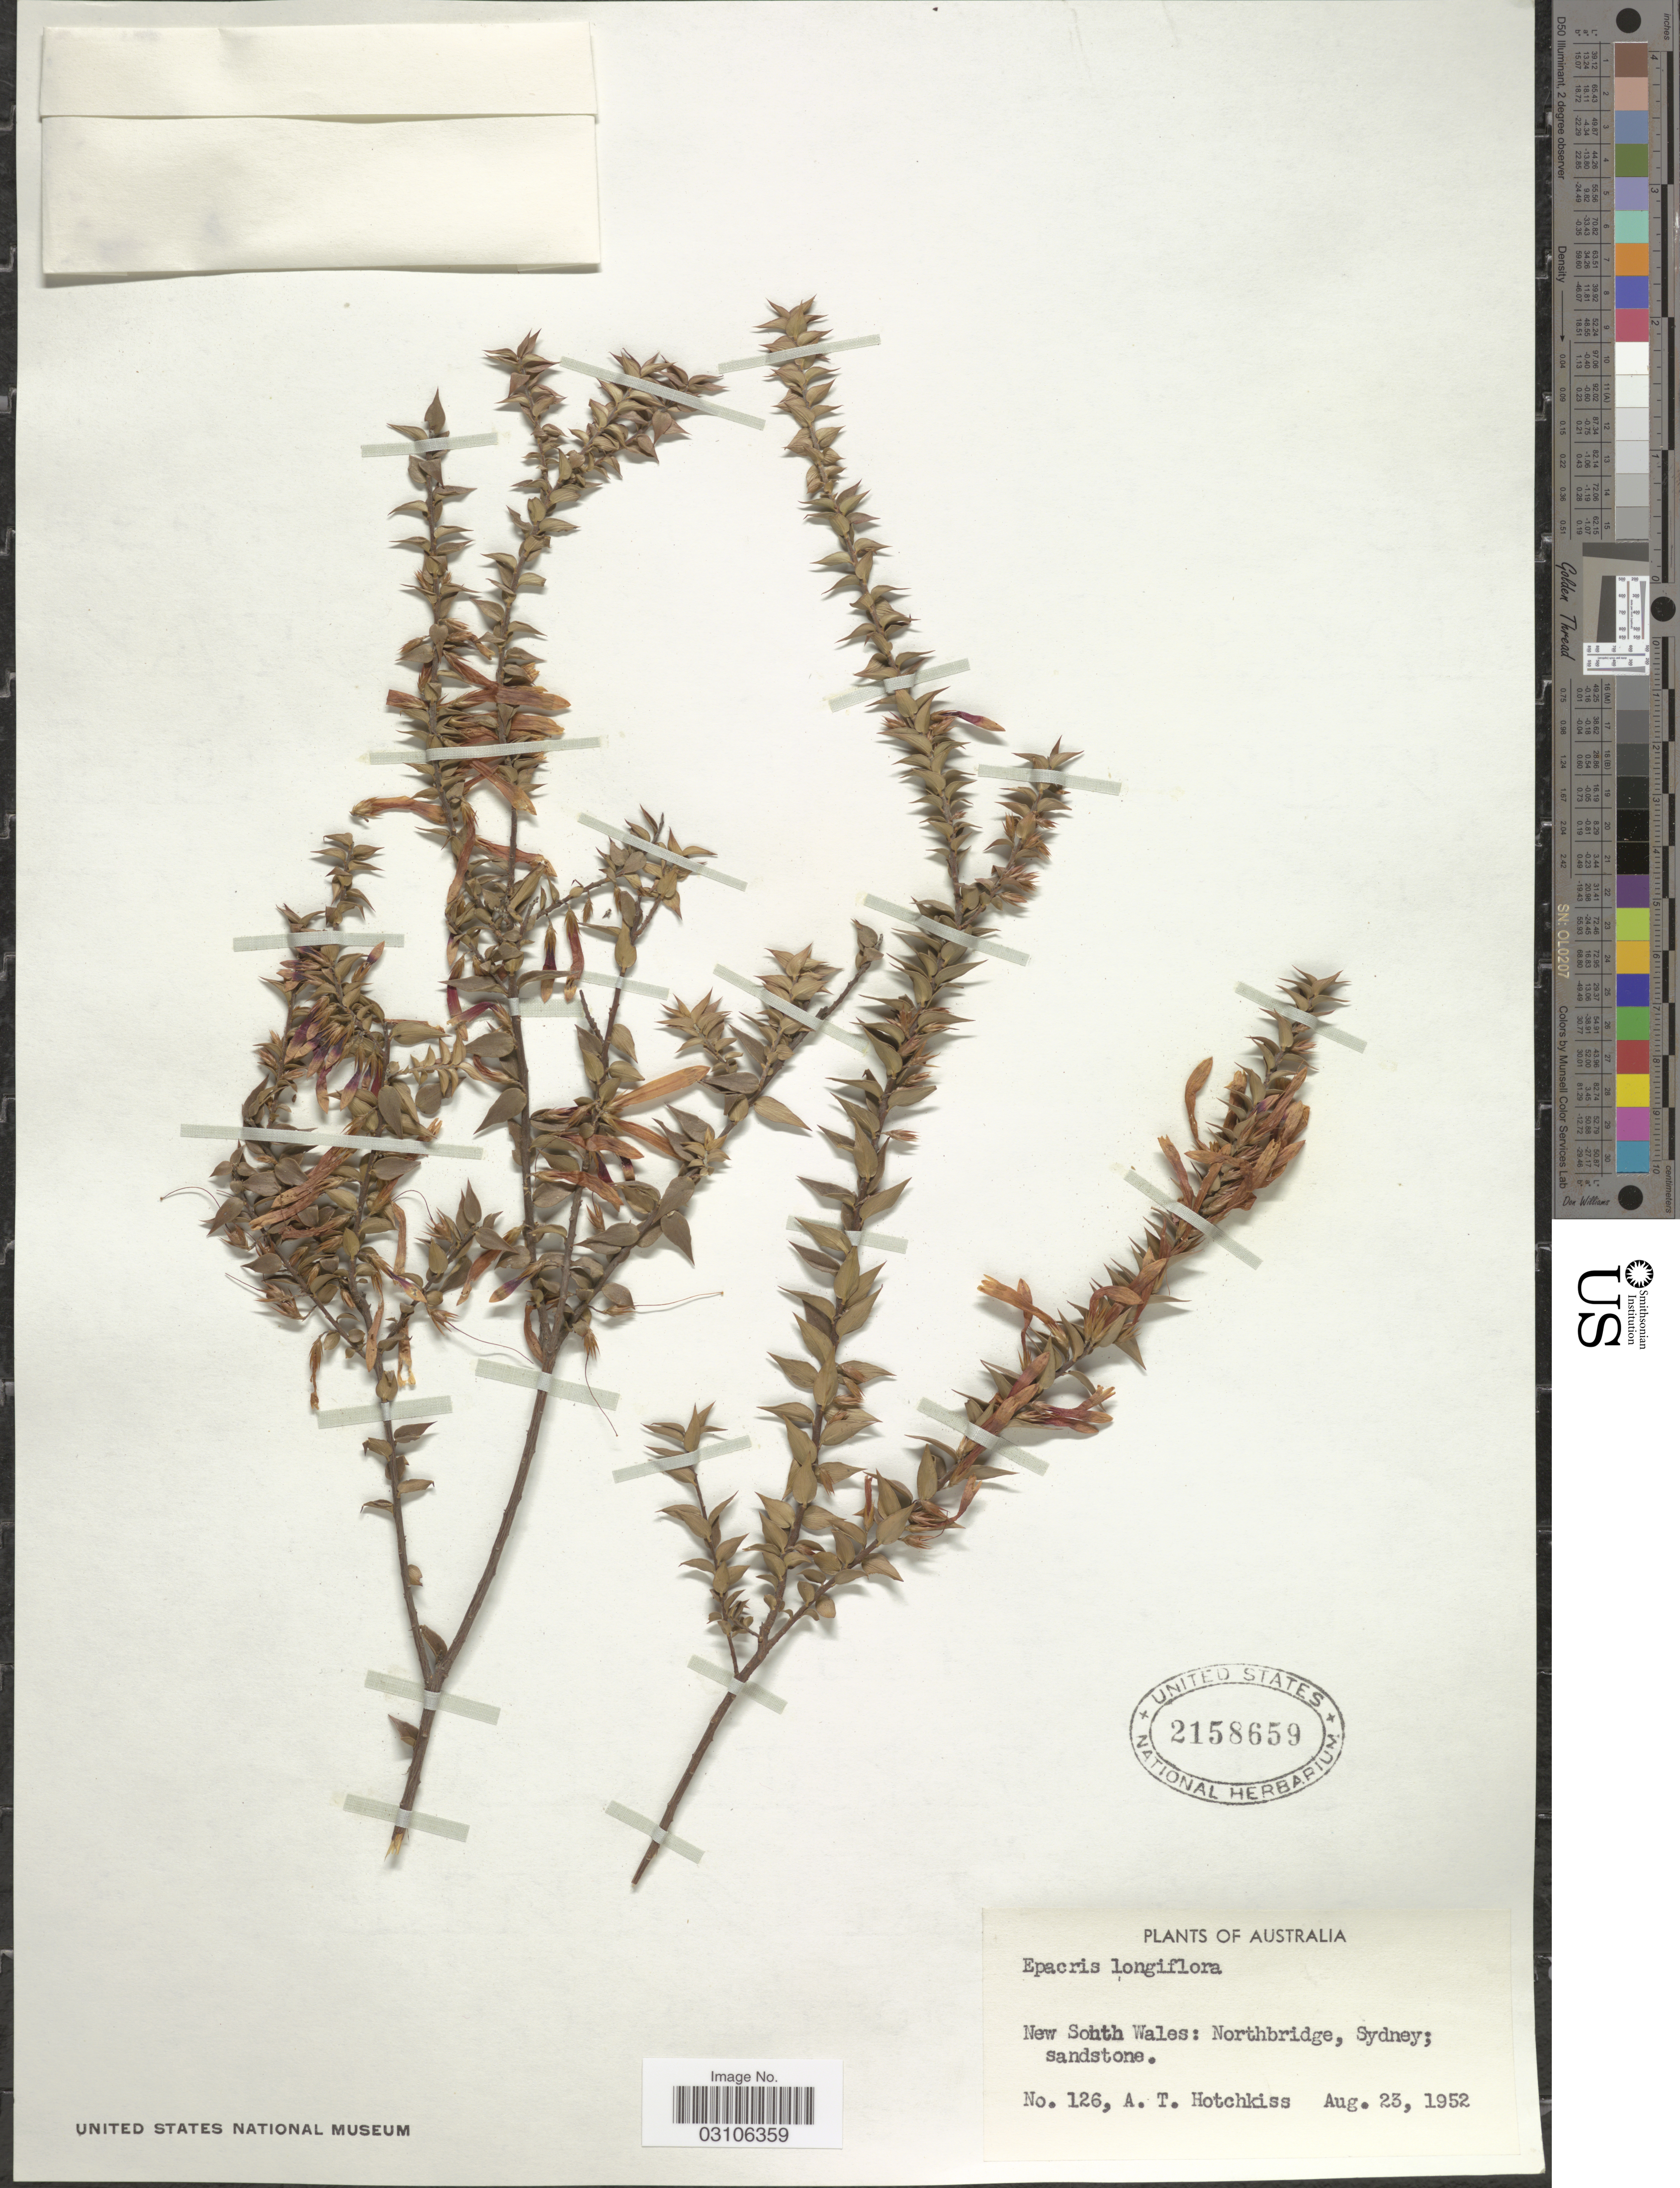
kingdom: Plantae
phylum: Tracheophyta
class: Magnoliopsida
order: Ericales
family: Ericaceae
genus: Epacris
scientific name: Epacris longiflora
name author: Cav.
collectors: A. Hotchkiss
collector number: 126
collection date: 1952-08-23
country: Australia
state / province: New South Wales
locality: Northbridge, Sydney.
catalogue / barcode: US 2158659